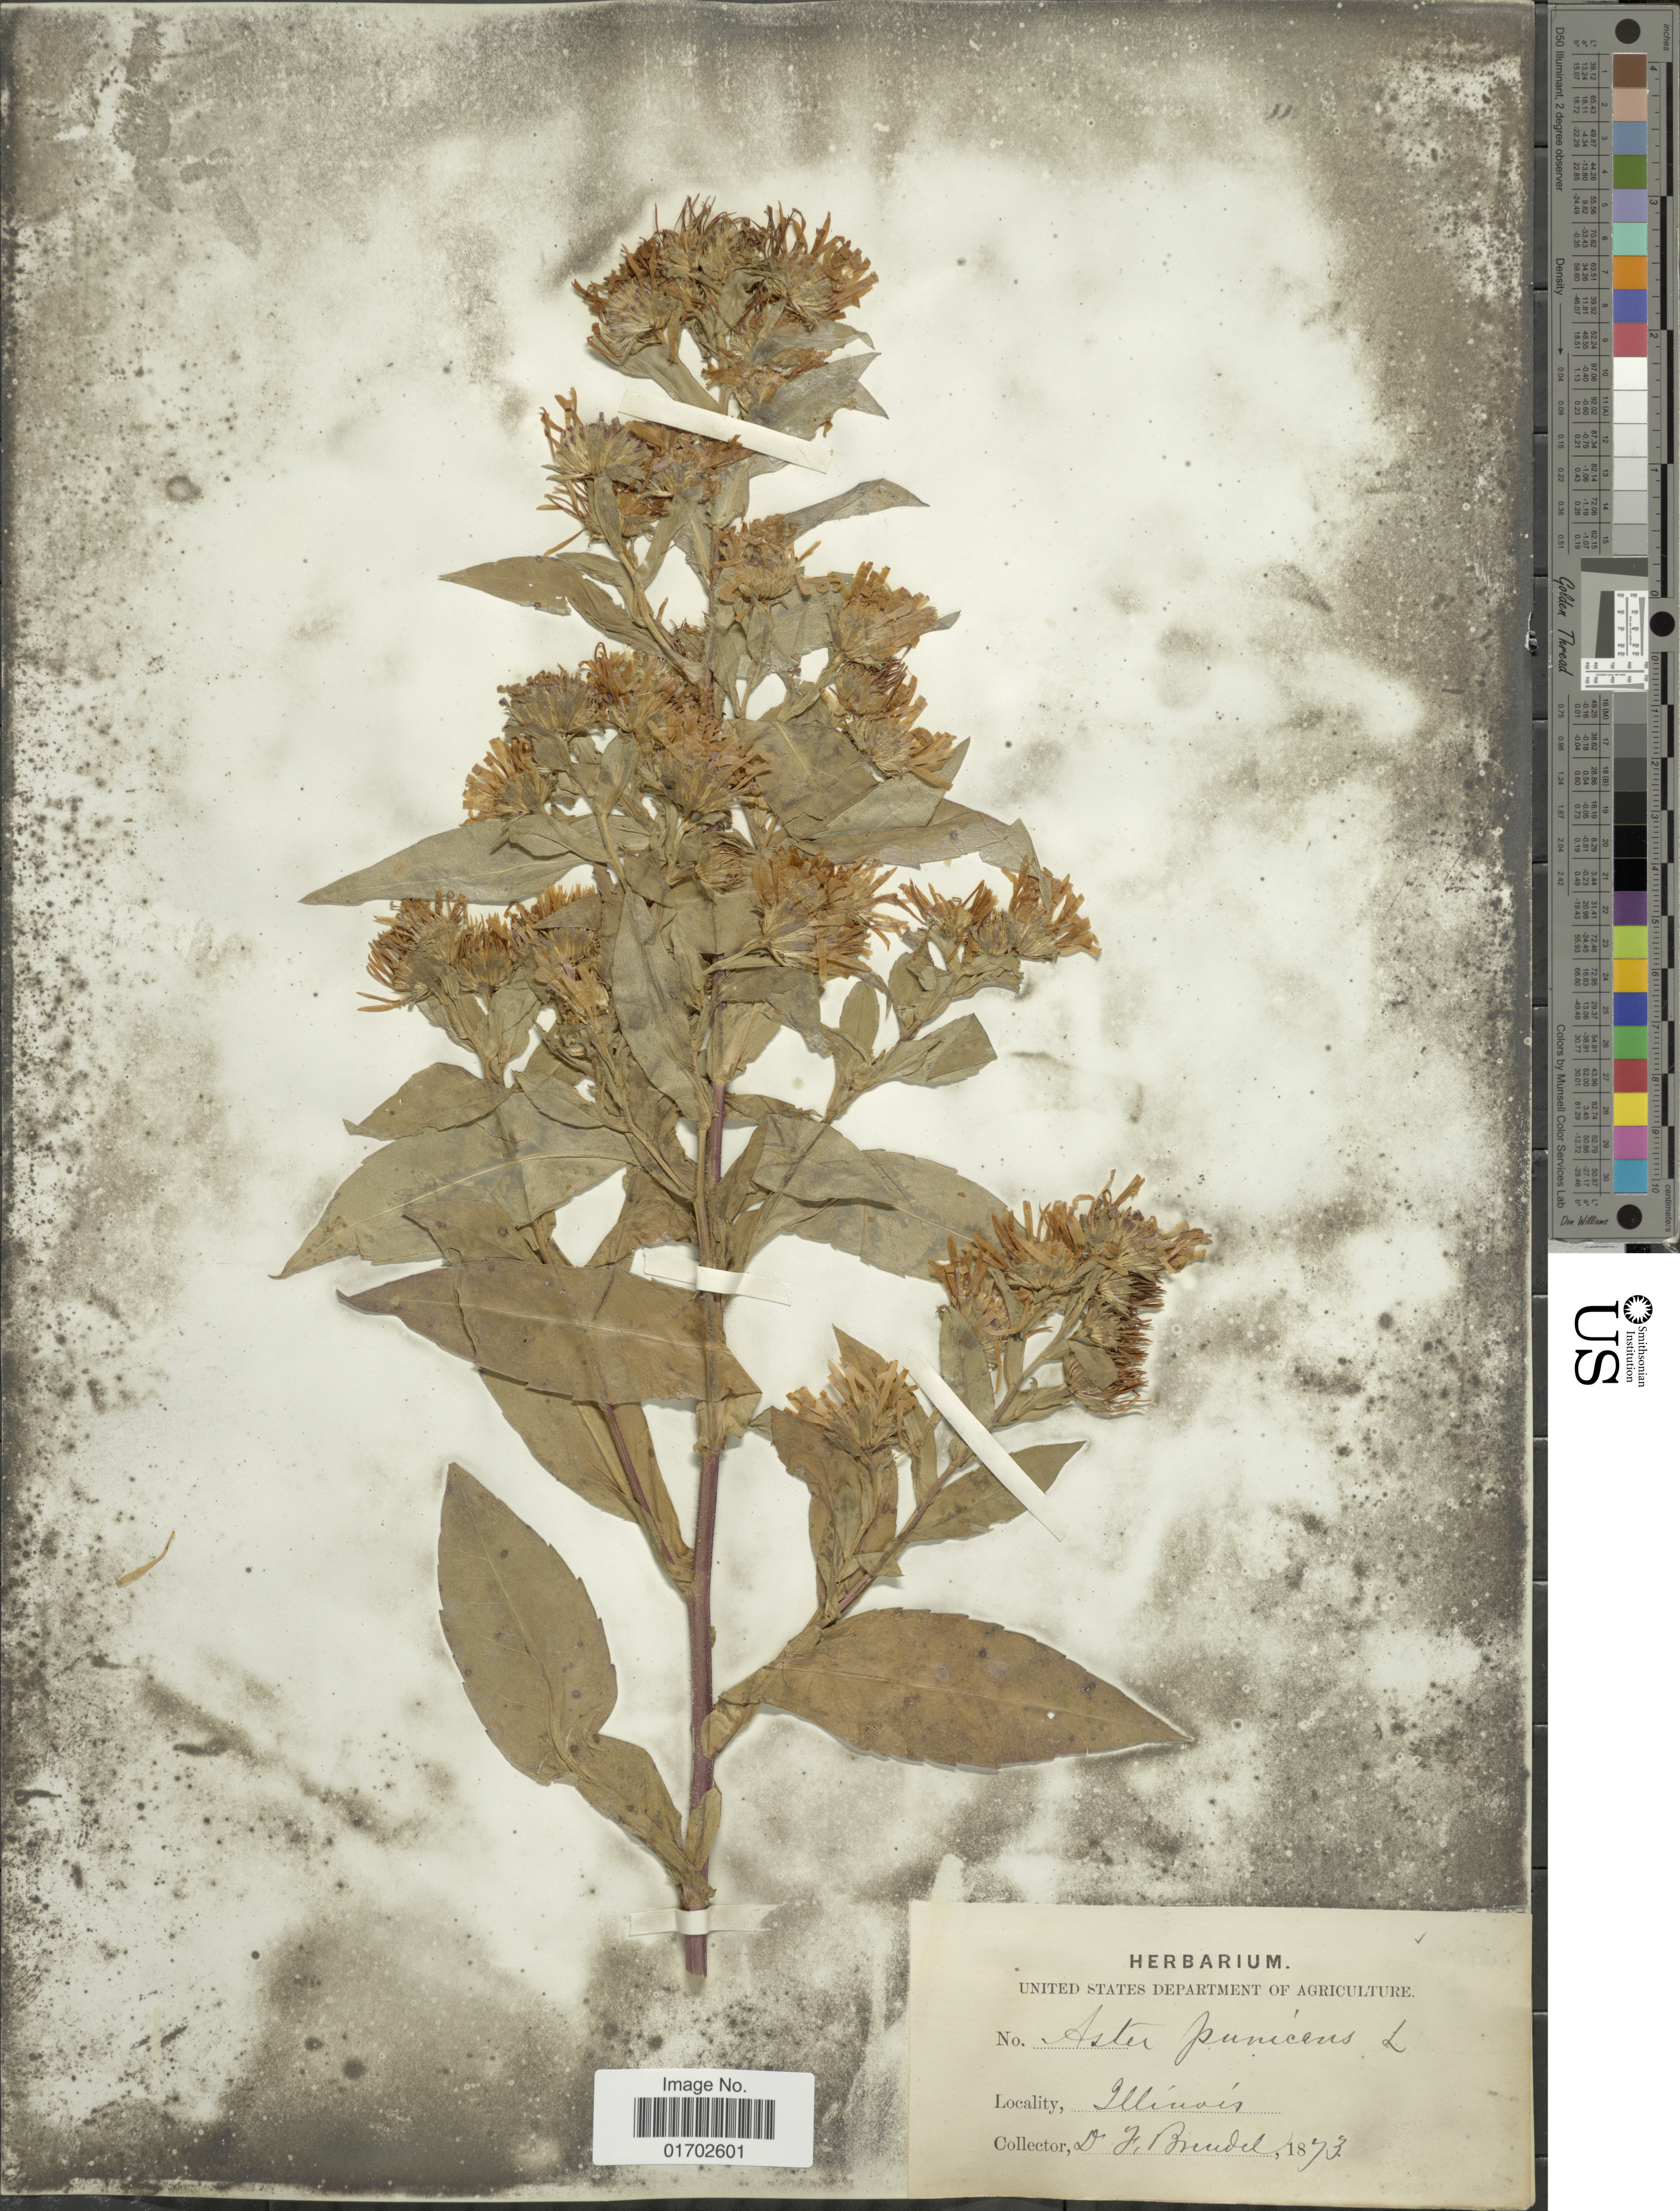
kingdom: Plantae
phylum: Tracheophyta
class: Magnoliopsida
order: Asterales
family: Asteraceae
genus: Symphyotrichum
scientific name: Symphyotrichum puniceum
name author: (L.) Á. Löve & D. Löve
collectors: F. Brendel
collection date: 1873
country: United States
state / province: Illinois